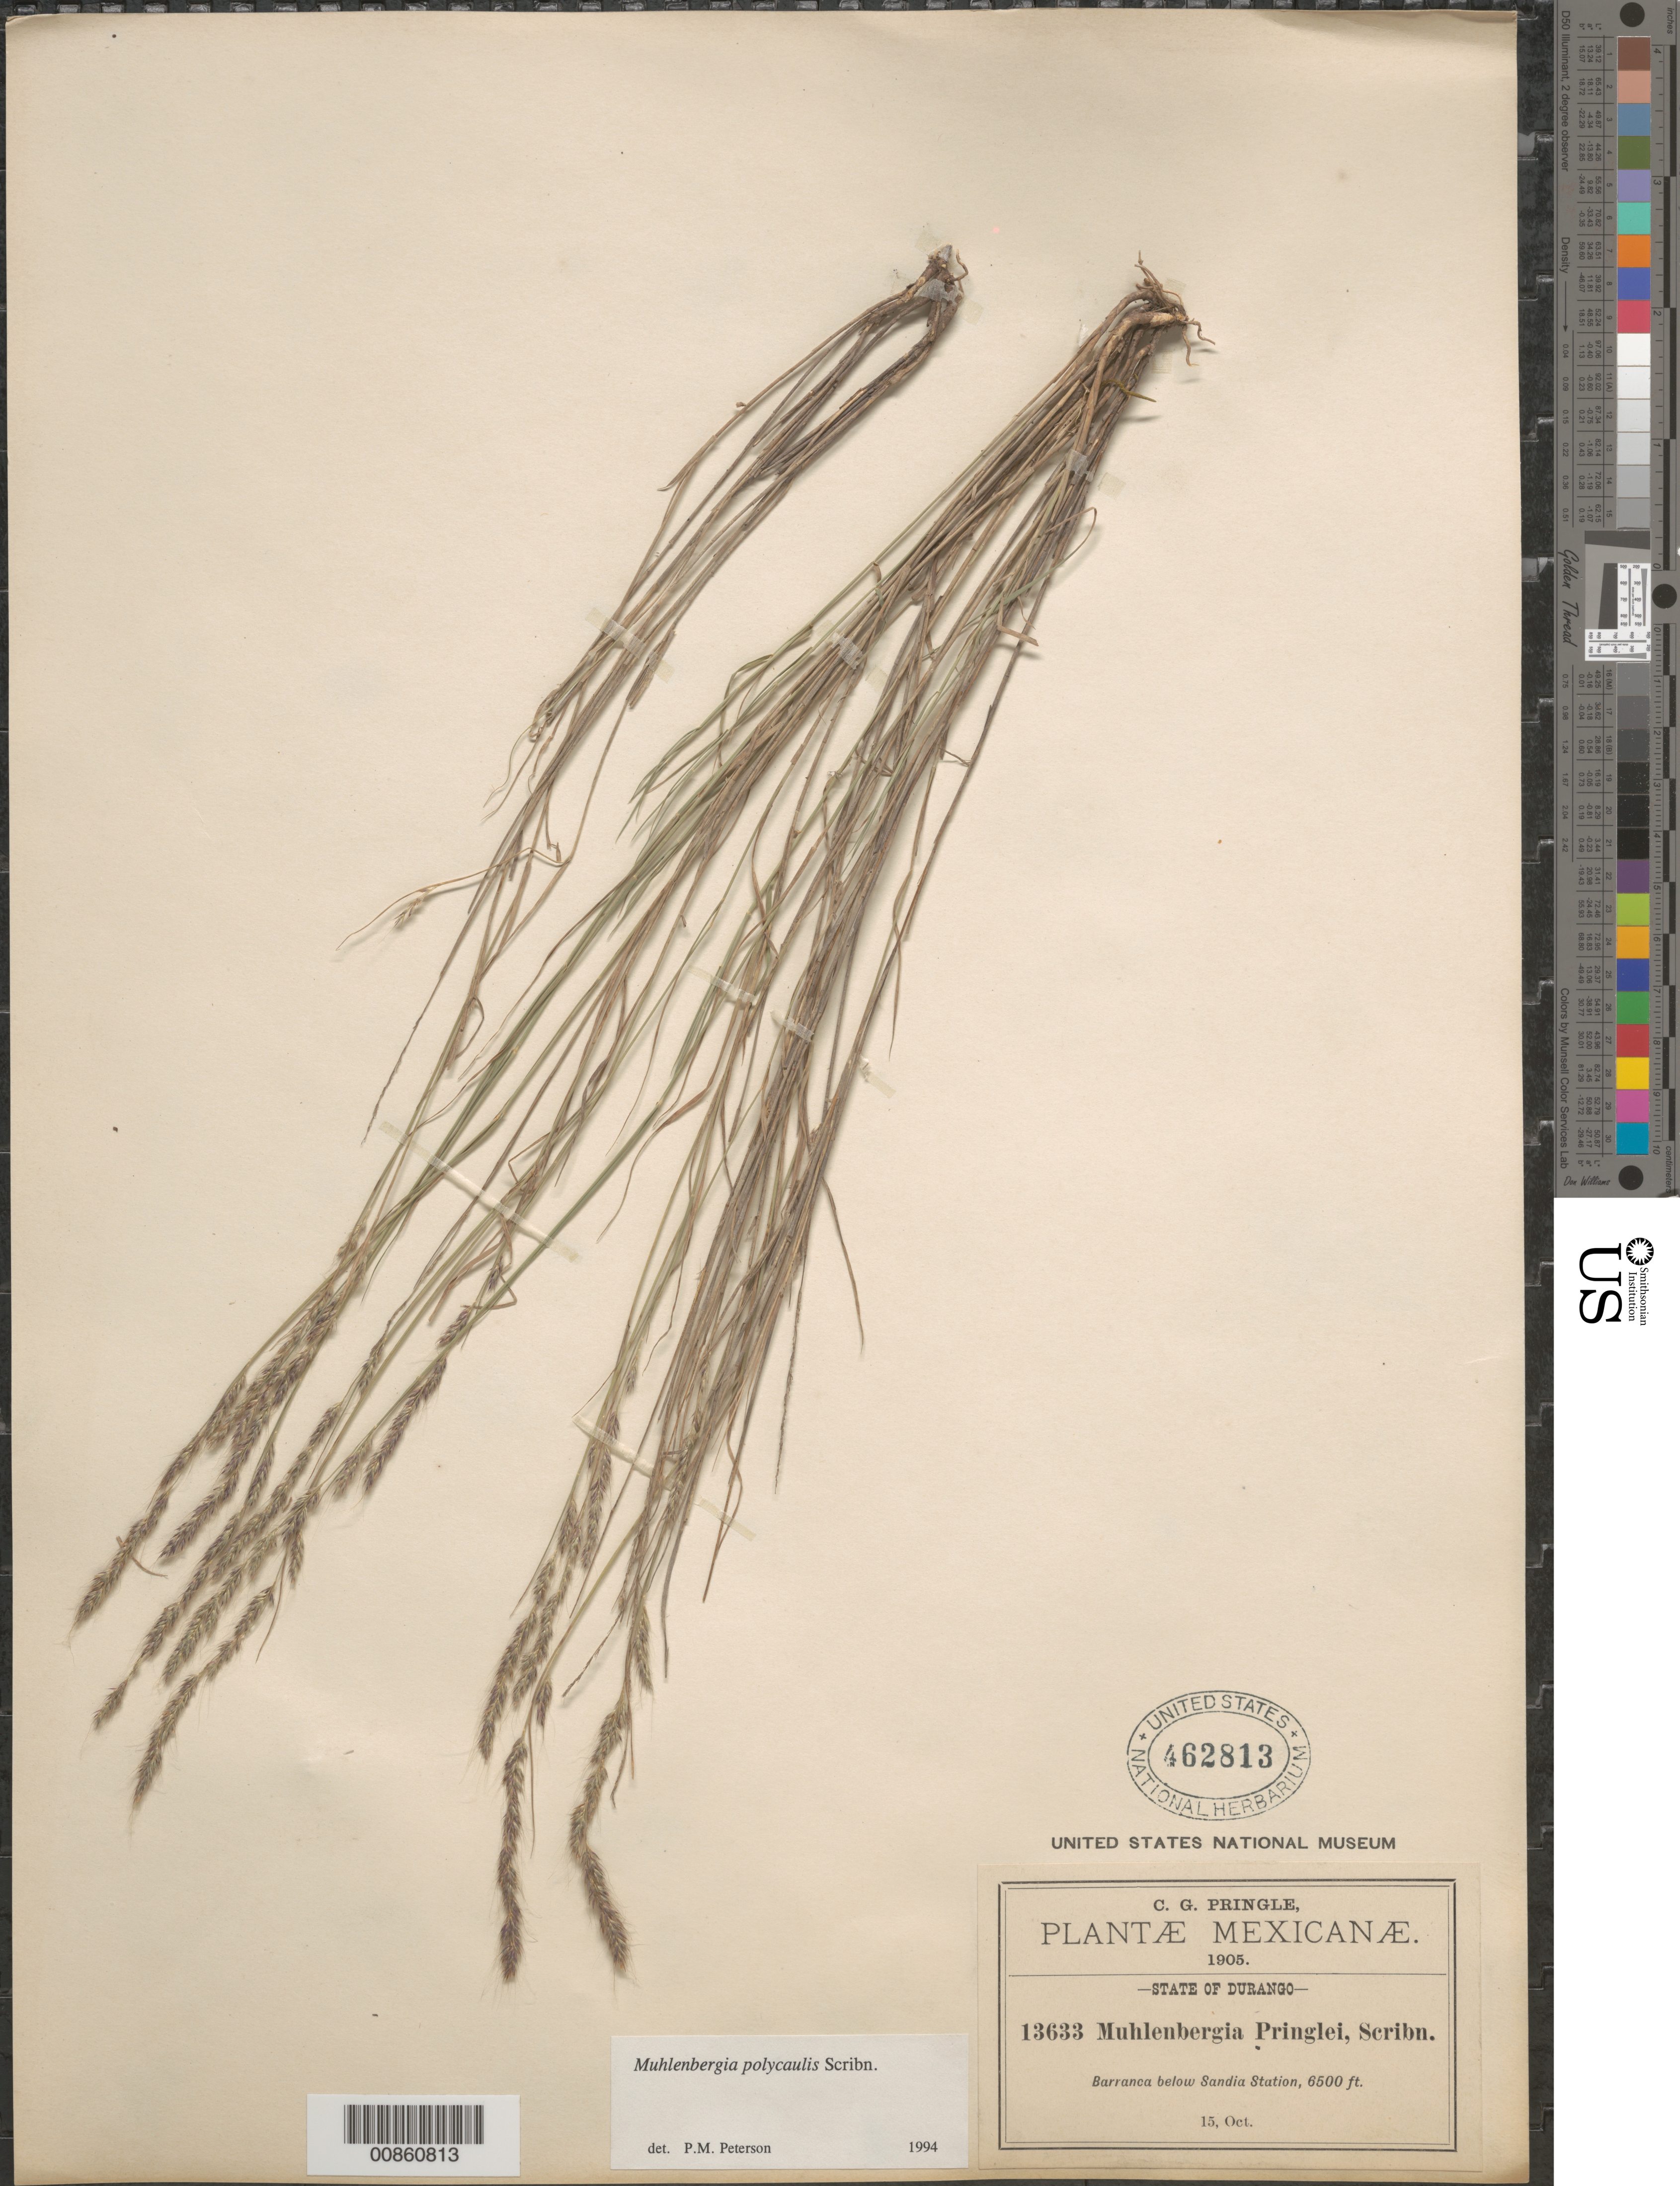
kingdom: Plantae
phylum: Tracheophyta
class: Liliopsida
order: Poales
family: Poaceae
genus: Muhlenbergia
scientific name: Muhlenbergia polycaulis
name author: Scribn.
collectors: C. G. Pringle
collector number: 13633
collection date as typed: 15 Oct 1905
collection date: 1905-10-15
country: Mexico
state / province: Durango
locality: Barranca below Sandia Station, Dgo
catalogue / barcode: US 462813